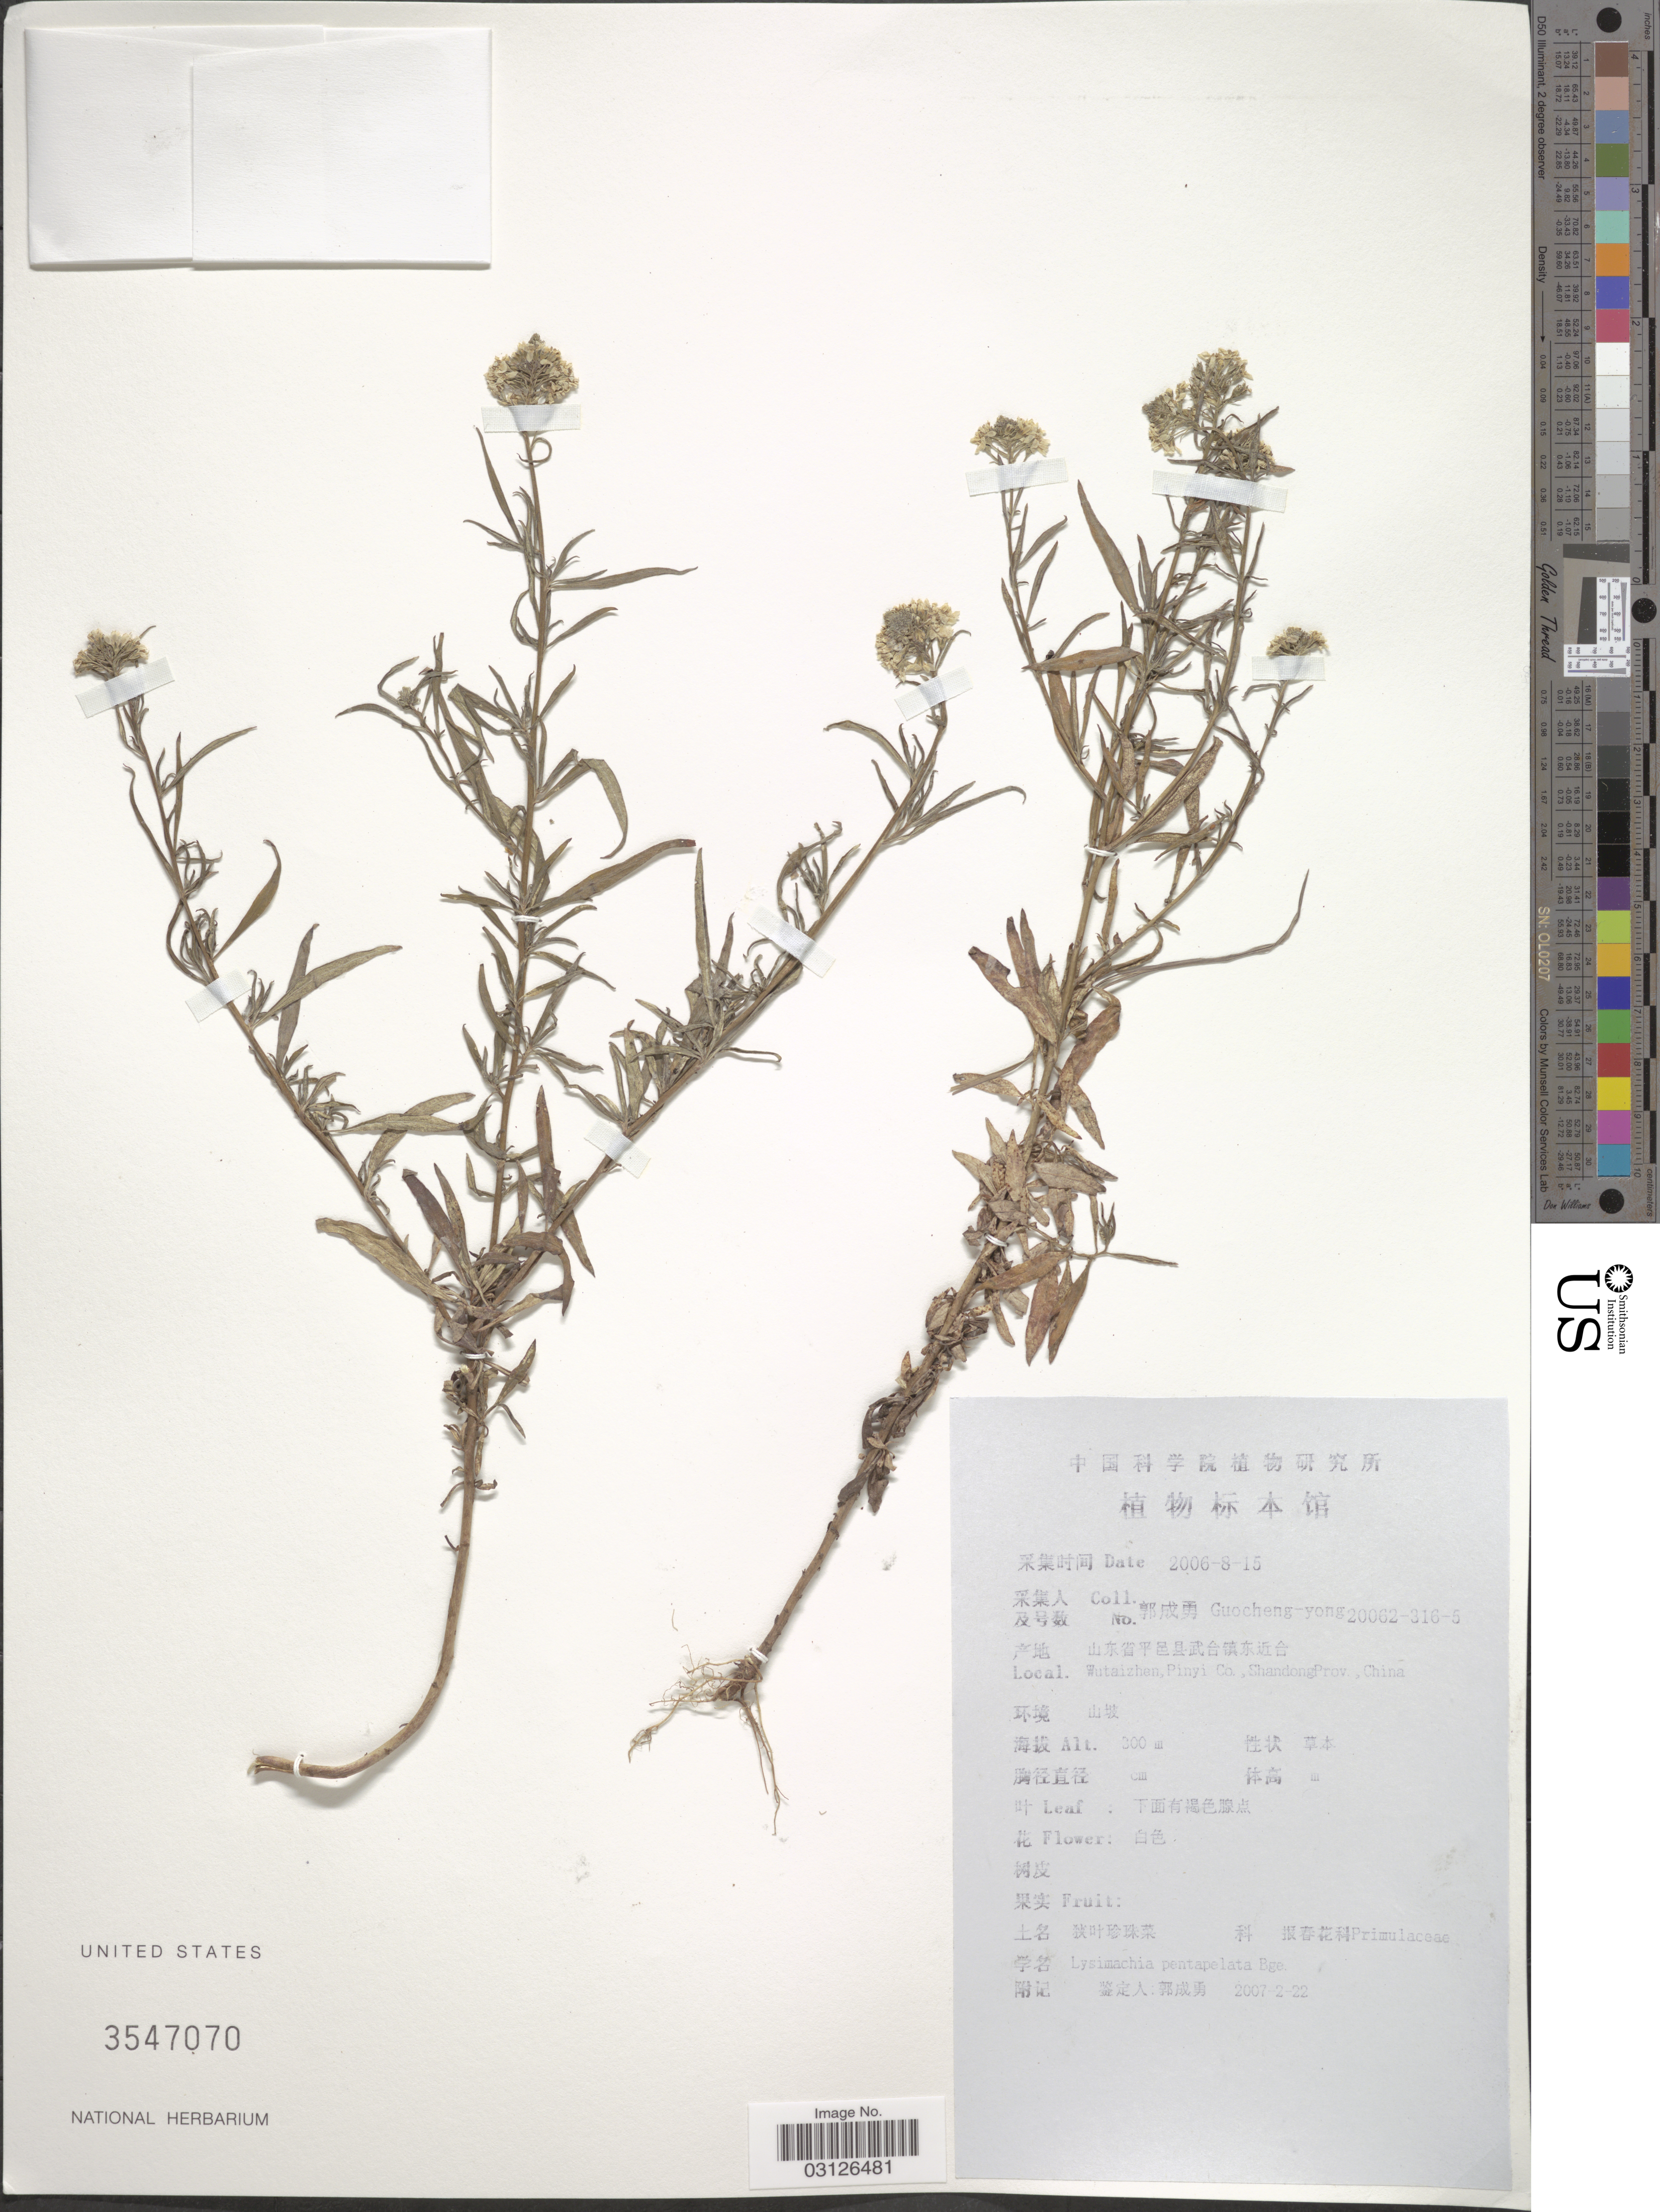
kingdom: Plantae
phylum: Tracheophyta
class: Magnoliopsida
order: Ericales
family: Primulaceae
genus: Lysimachia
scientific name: Lysimachia pentapetala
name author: Bunge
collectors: Guo cheng-yong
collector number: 20062-316-5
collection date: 2006-08-15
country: China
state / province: Shandong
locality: Wutaizhen, Pinyi Co.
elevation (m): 300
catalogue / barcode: US 3547070